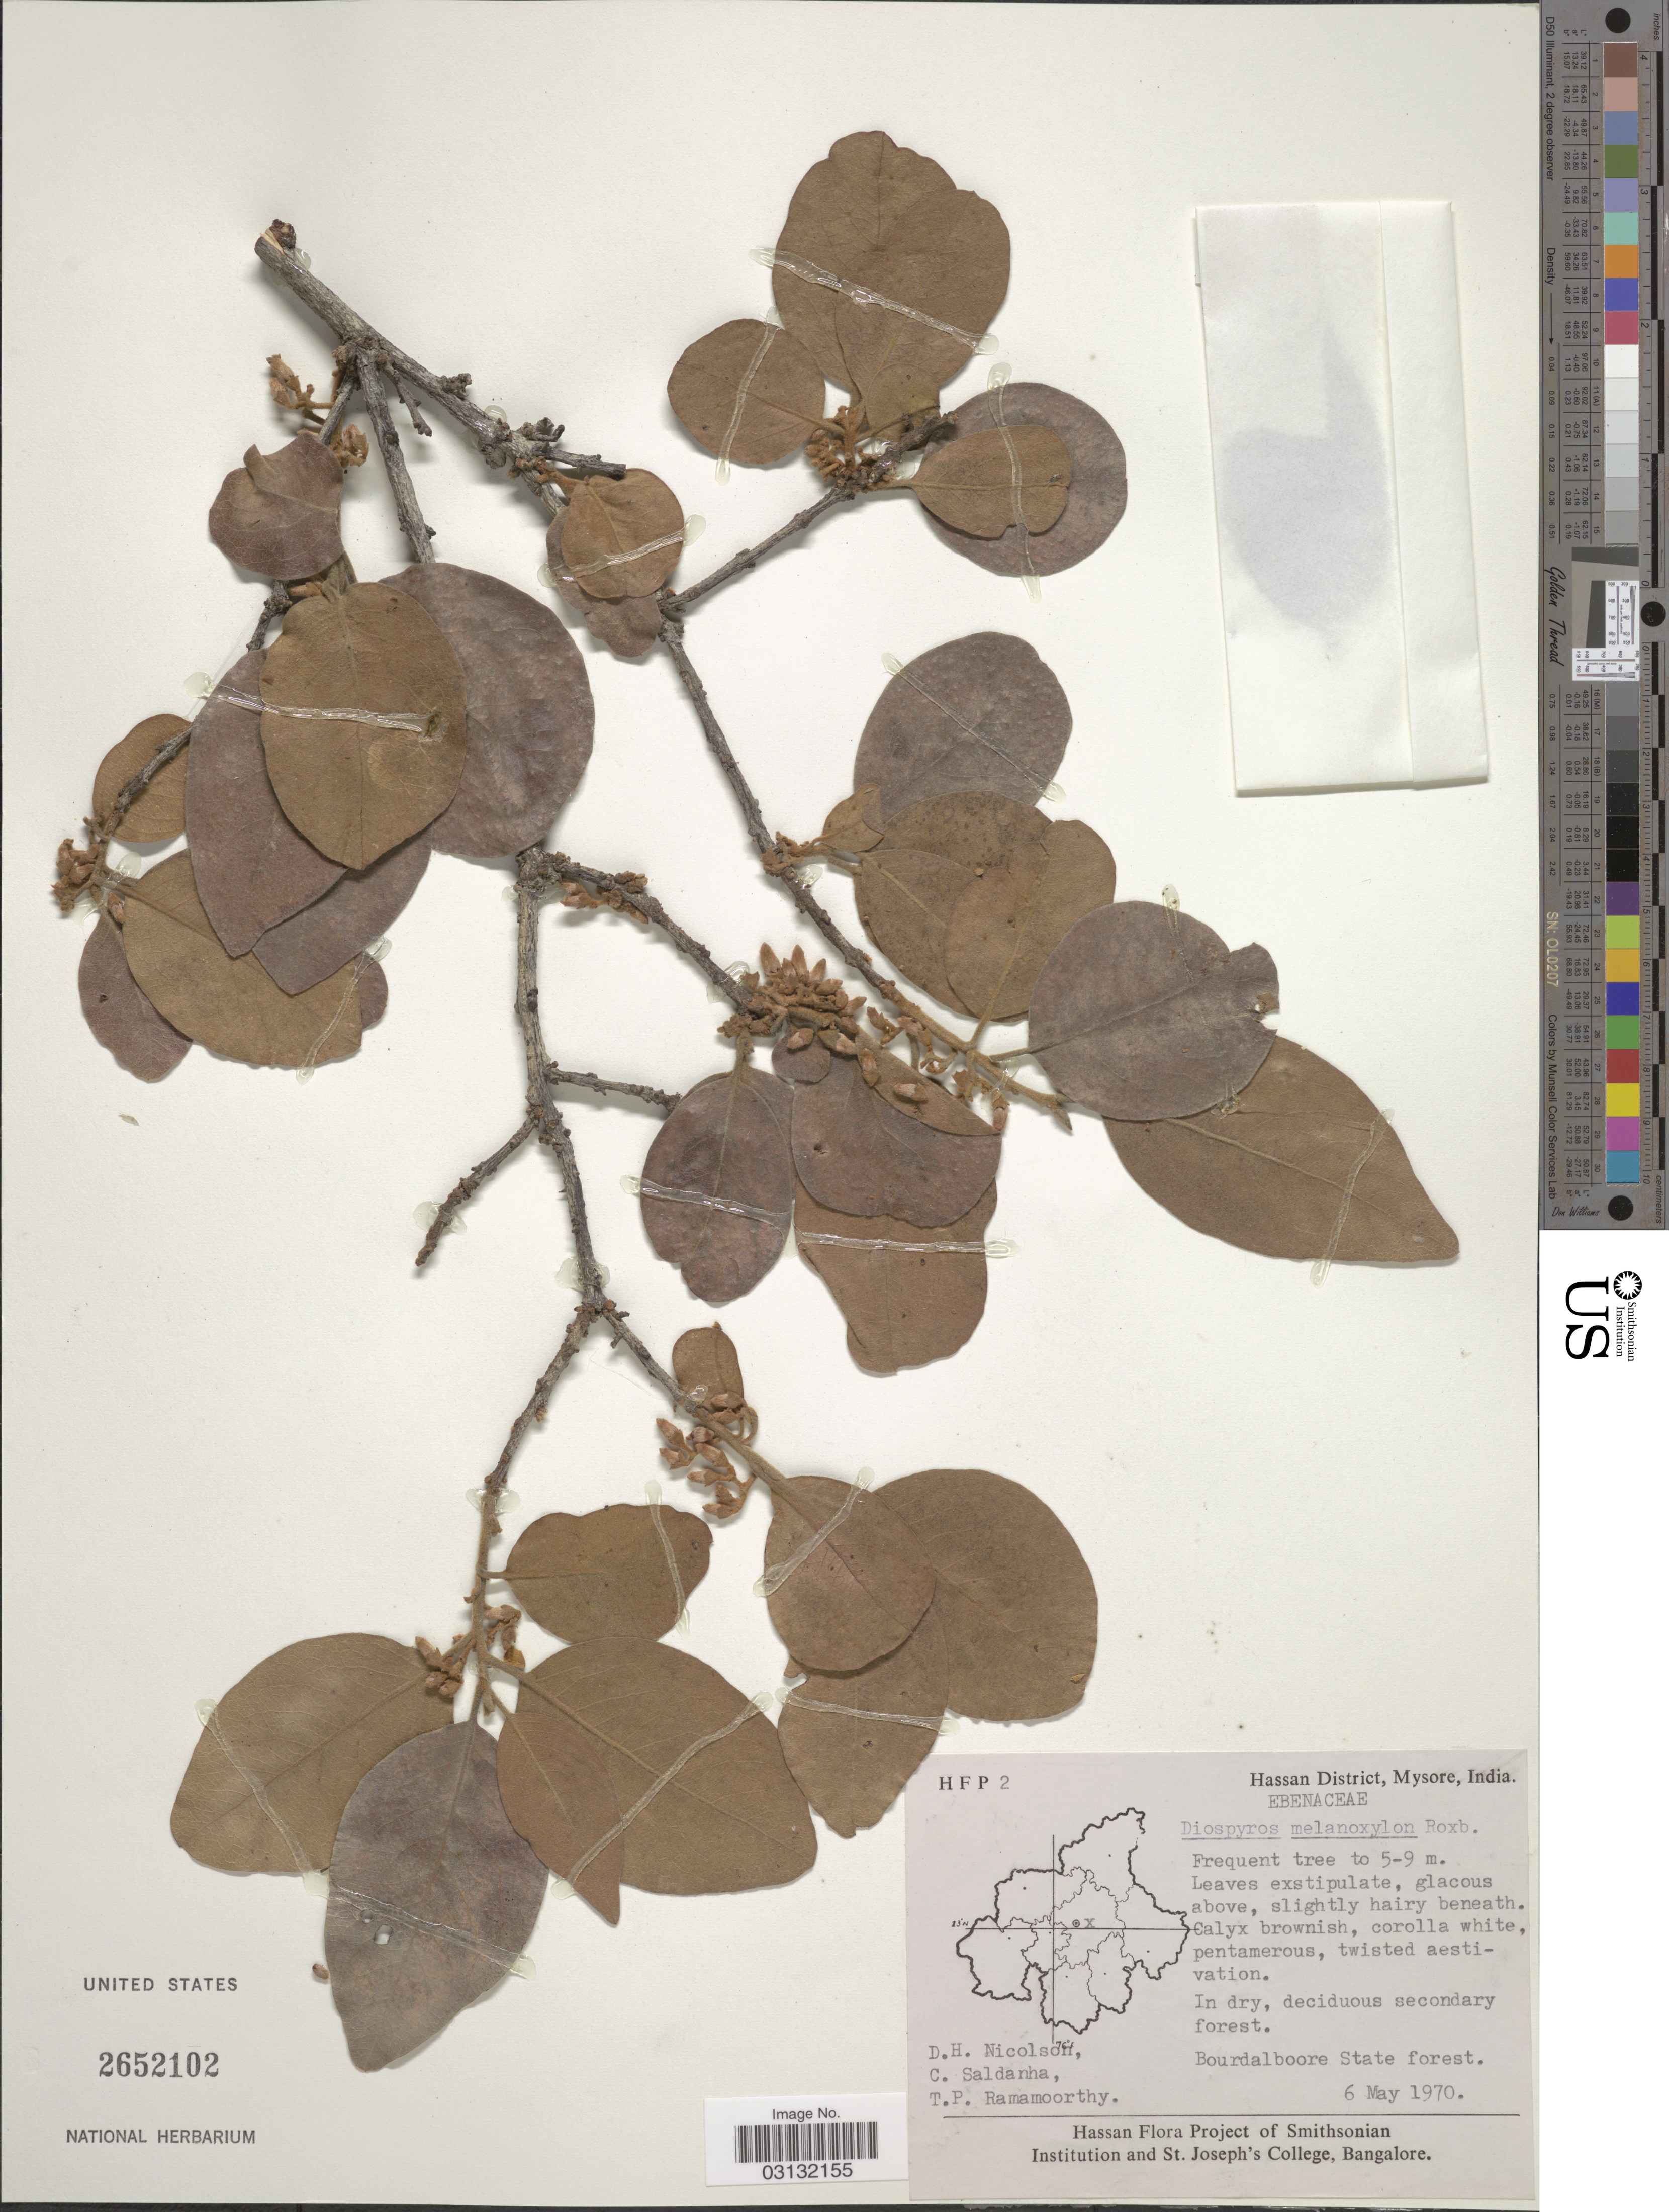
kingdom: Plantae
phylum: Tracheophyta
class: Magnoliopsida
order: Ericales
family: Ebenaceae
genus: Diospyros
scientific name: Diospyros melanoxylon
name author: Roxb.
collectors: D. H. Nicolson, C. Saldanha & T. P. Ramamoorthy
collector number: H F P 2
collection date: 1970-05-06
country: India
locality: Hassan District, Mysore, India, Bourdalboore State forest.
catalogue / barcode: US 2652102